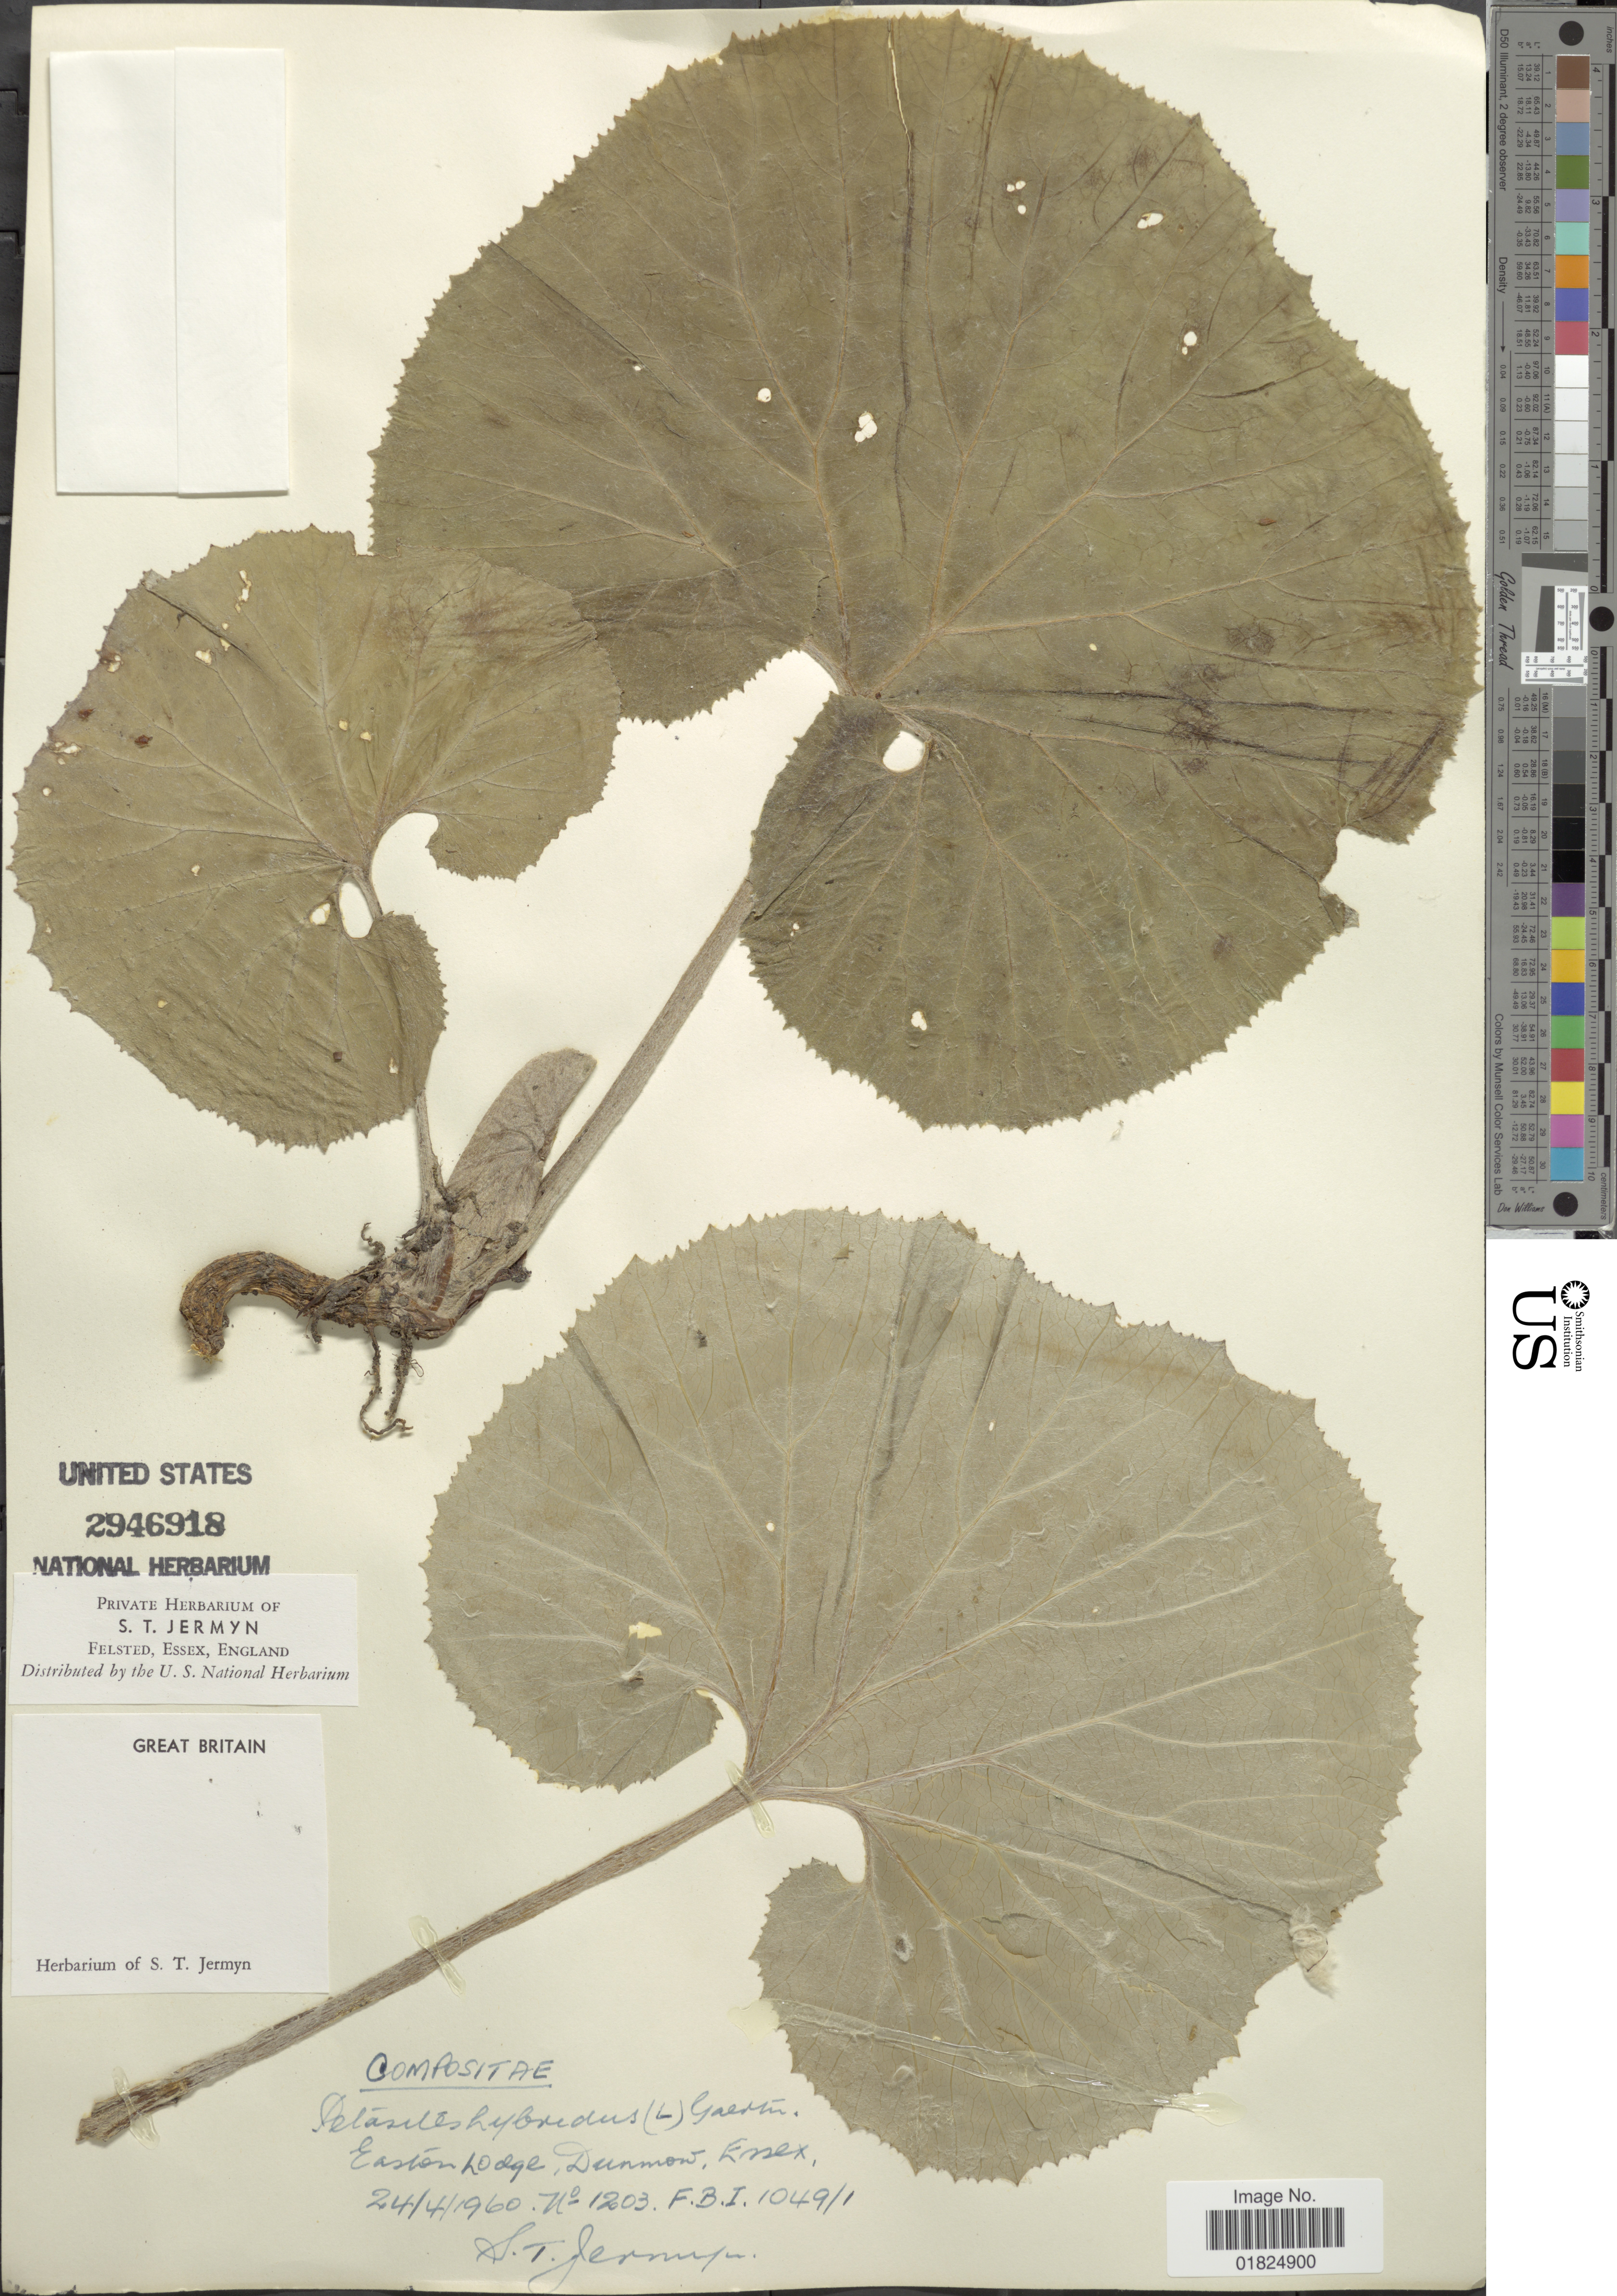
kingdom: Plantae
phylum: Tracheophyta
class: Magnoliopsida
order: Asterales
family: Asteraceae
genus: Petasites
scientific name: Petasites hybridus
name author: (L.) G. Gaertn. et al.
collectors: S. Jermyn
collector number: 1203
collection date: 1960-04-24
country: United Kingdom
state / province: England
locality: Great Britain. Easton Lodge, Dunmow, Essex, F. B. I. 1049/1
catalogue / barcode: US 2946918